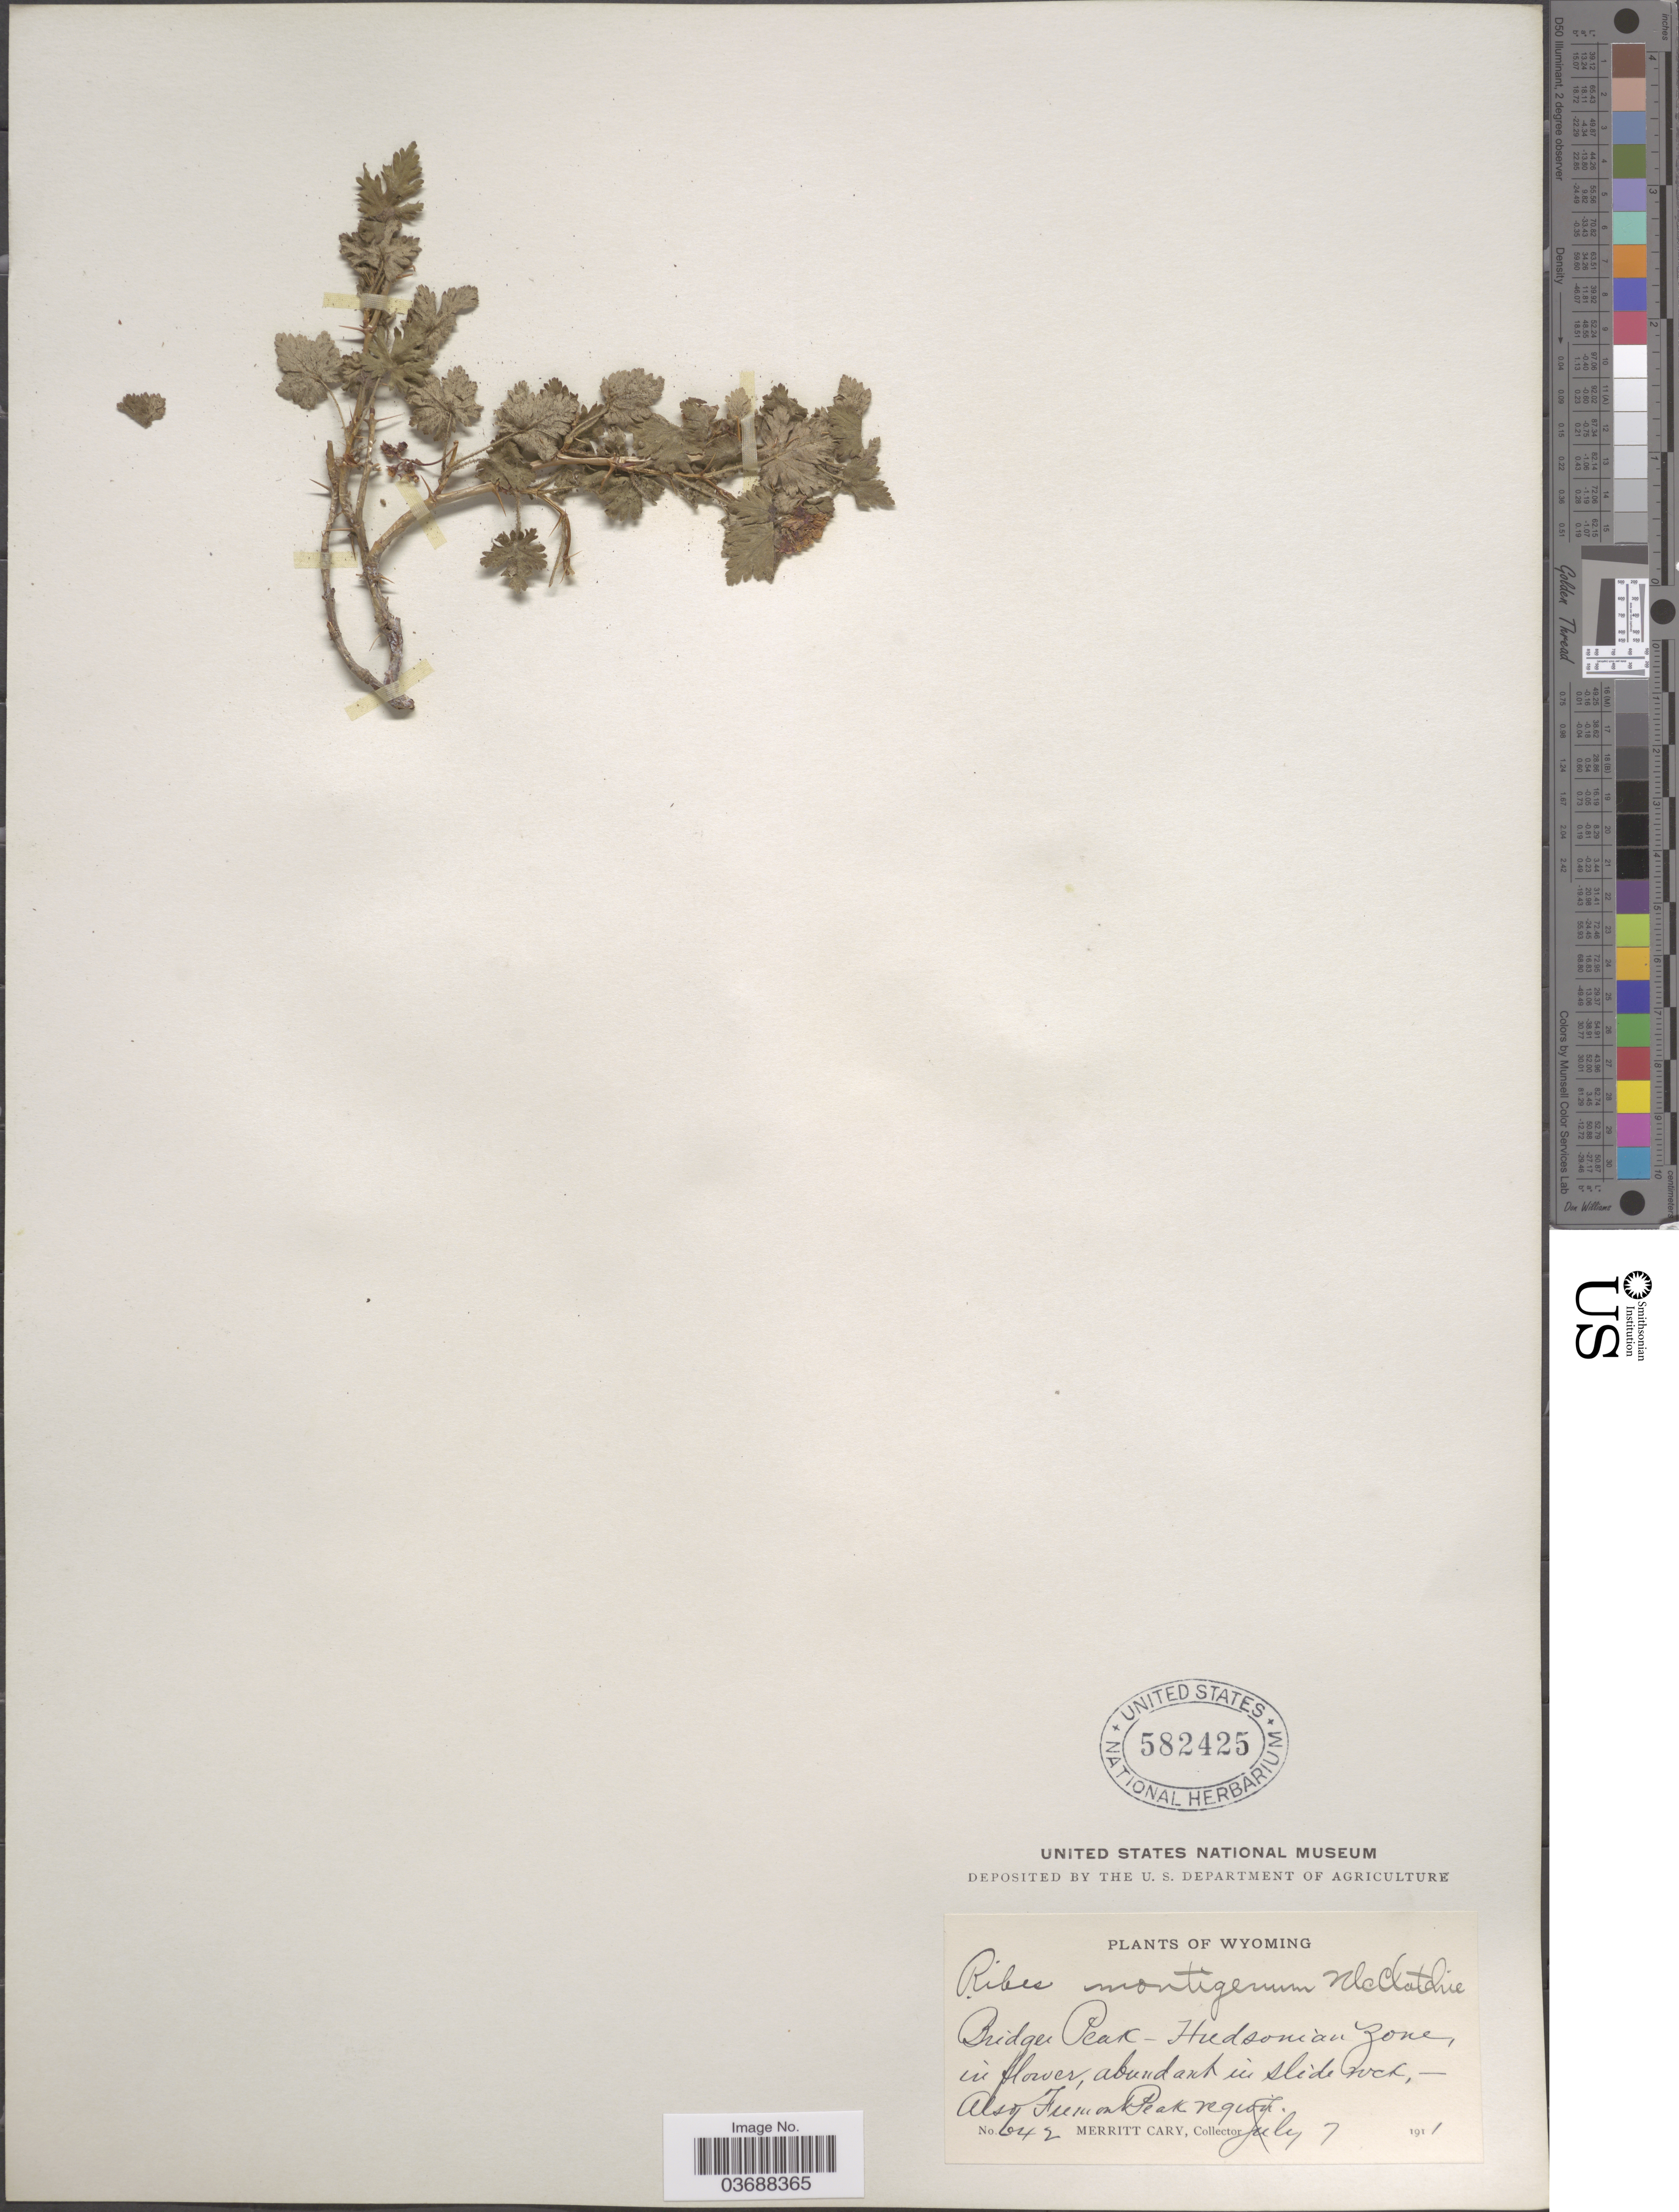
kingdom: Plantae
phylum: Tracheophyta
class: Magnoliopsida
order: Saxifragales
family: Grossulariaceae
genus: Ribes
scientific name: Ribes montigenum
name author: McClatchie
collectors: M. Cary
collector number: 642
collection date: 1911-07-07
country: United States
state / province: Wyoming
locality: Bridger Peak - Hudsonian Zone. Also Fremont Peak region.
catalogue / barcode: US 582425